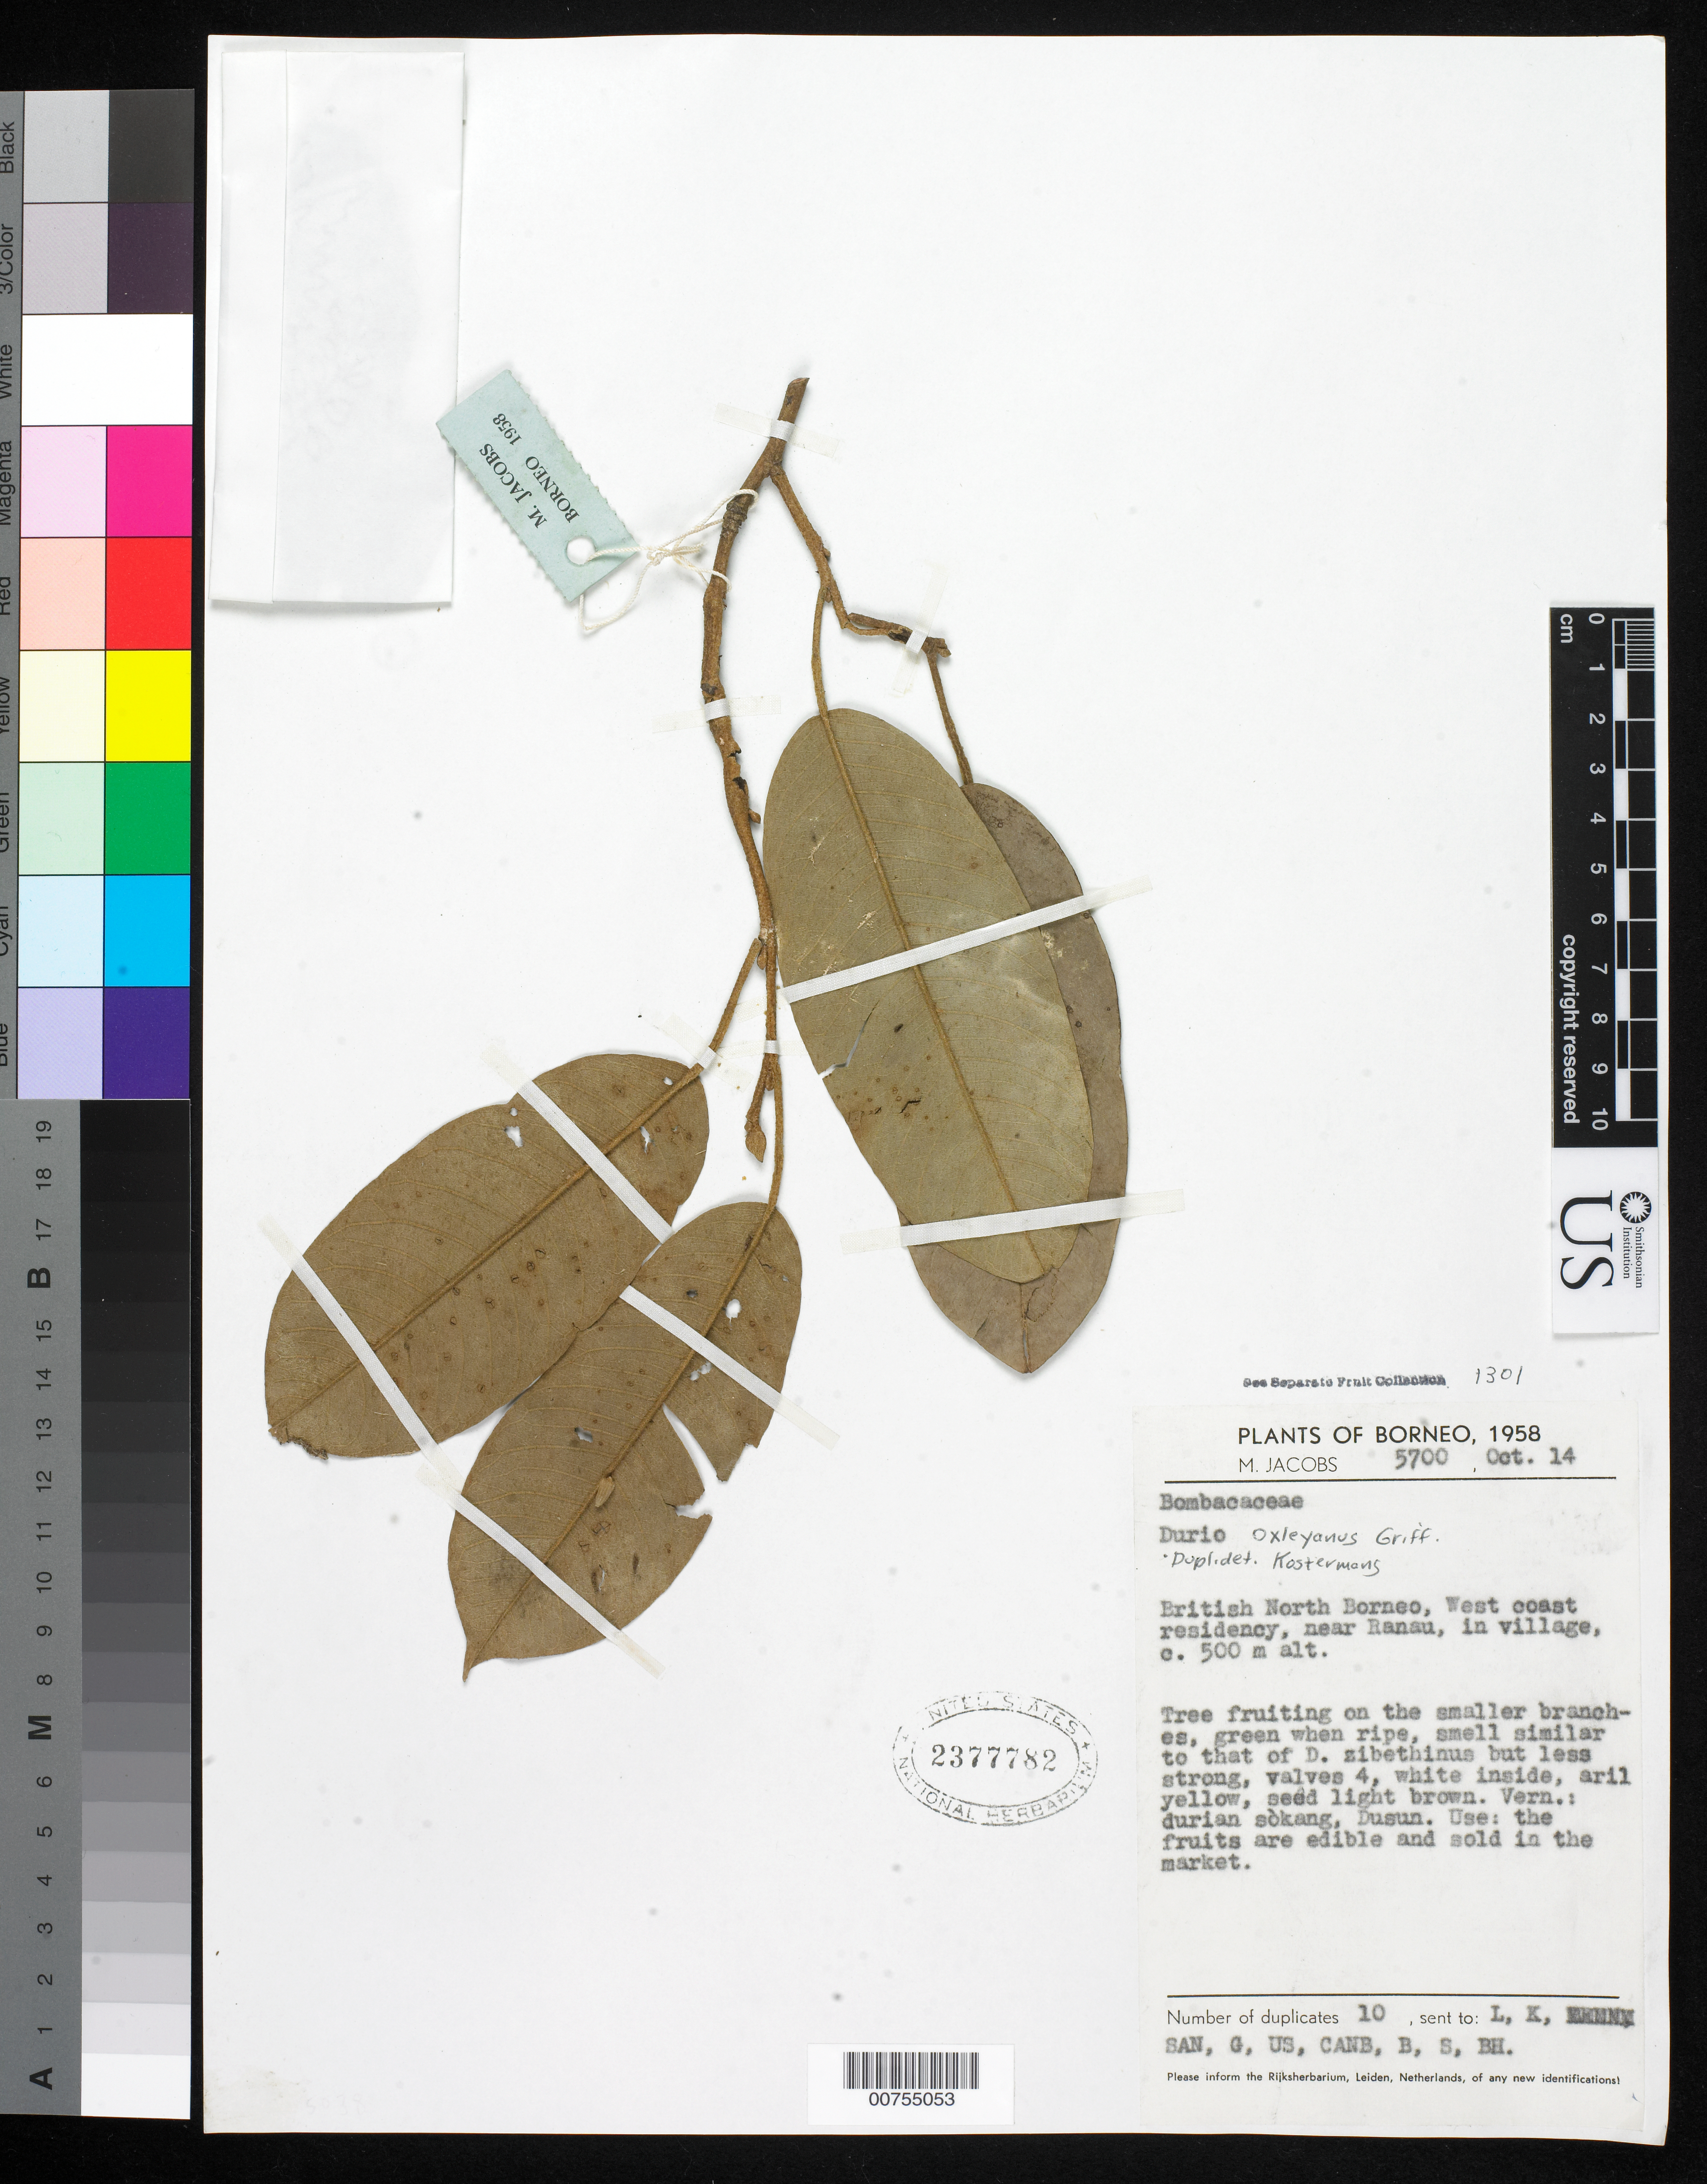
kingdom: Plantae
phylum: Tracheophyta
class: Magnoliopsida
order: Malvales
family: Malvaceae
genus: Durio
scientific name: Durio oxleyanus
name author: Griff.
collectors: M. R. Jacobs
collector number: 5700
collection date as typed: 14 Oct 1958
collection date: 1958-10-14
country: Malaysia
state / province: Sabah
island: Borneo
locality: Village near Ranau, West coast residency, British North Borneo.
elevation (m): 500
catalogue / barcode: US 2377782